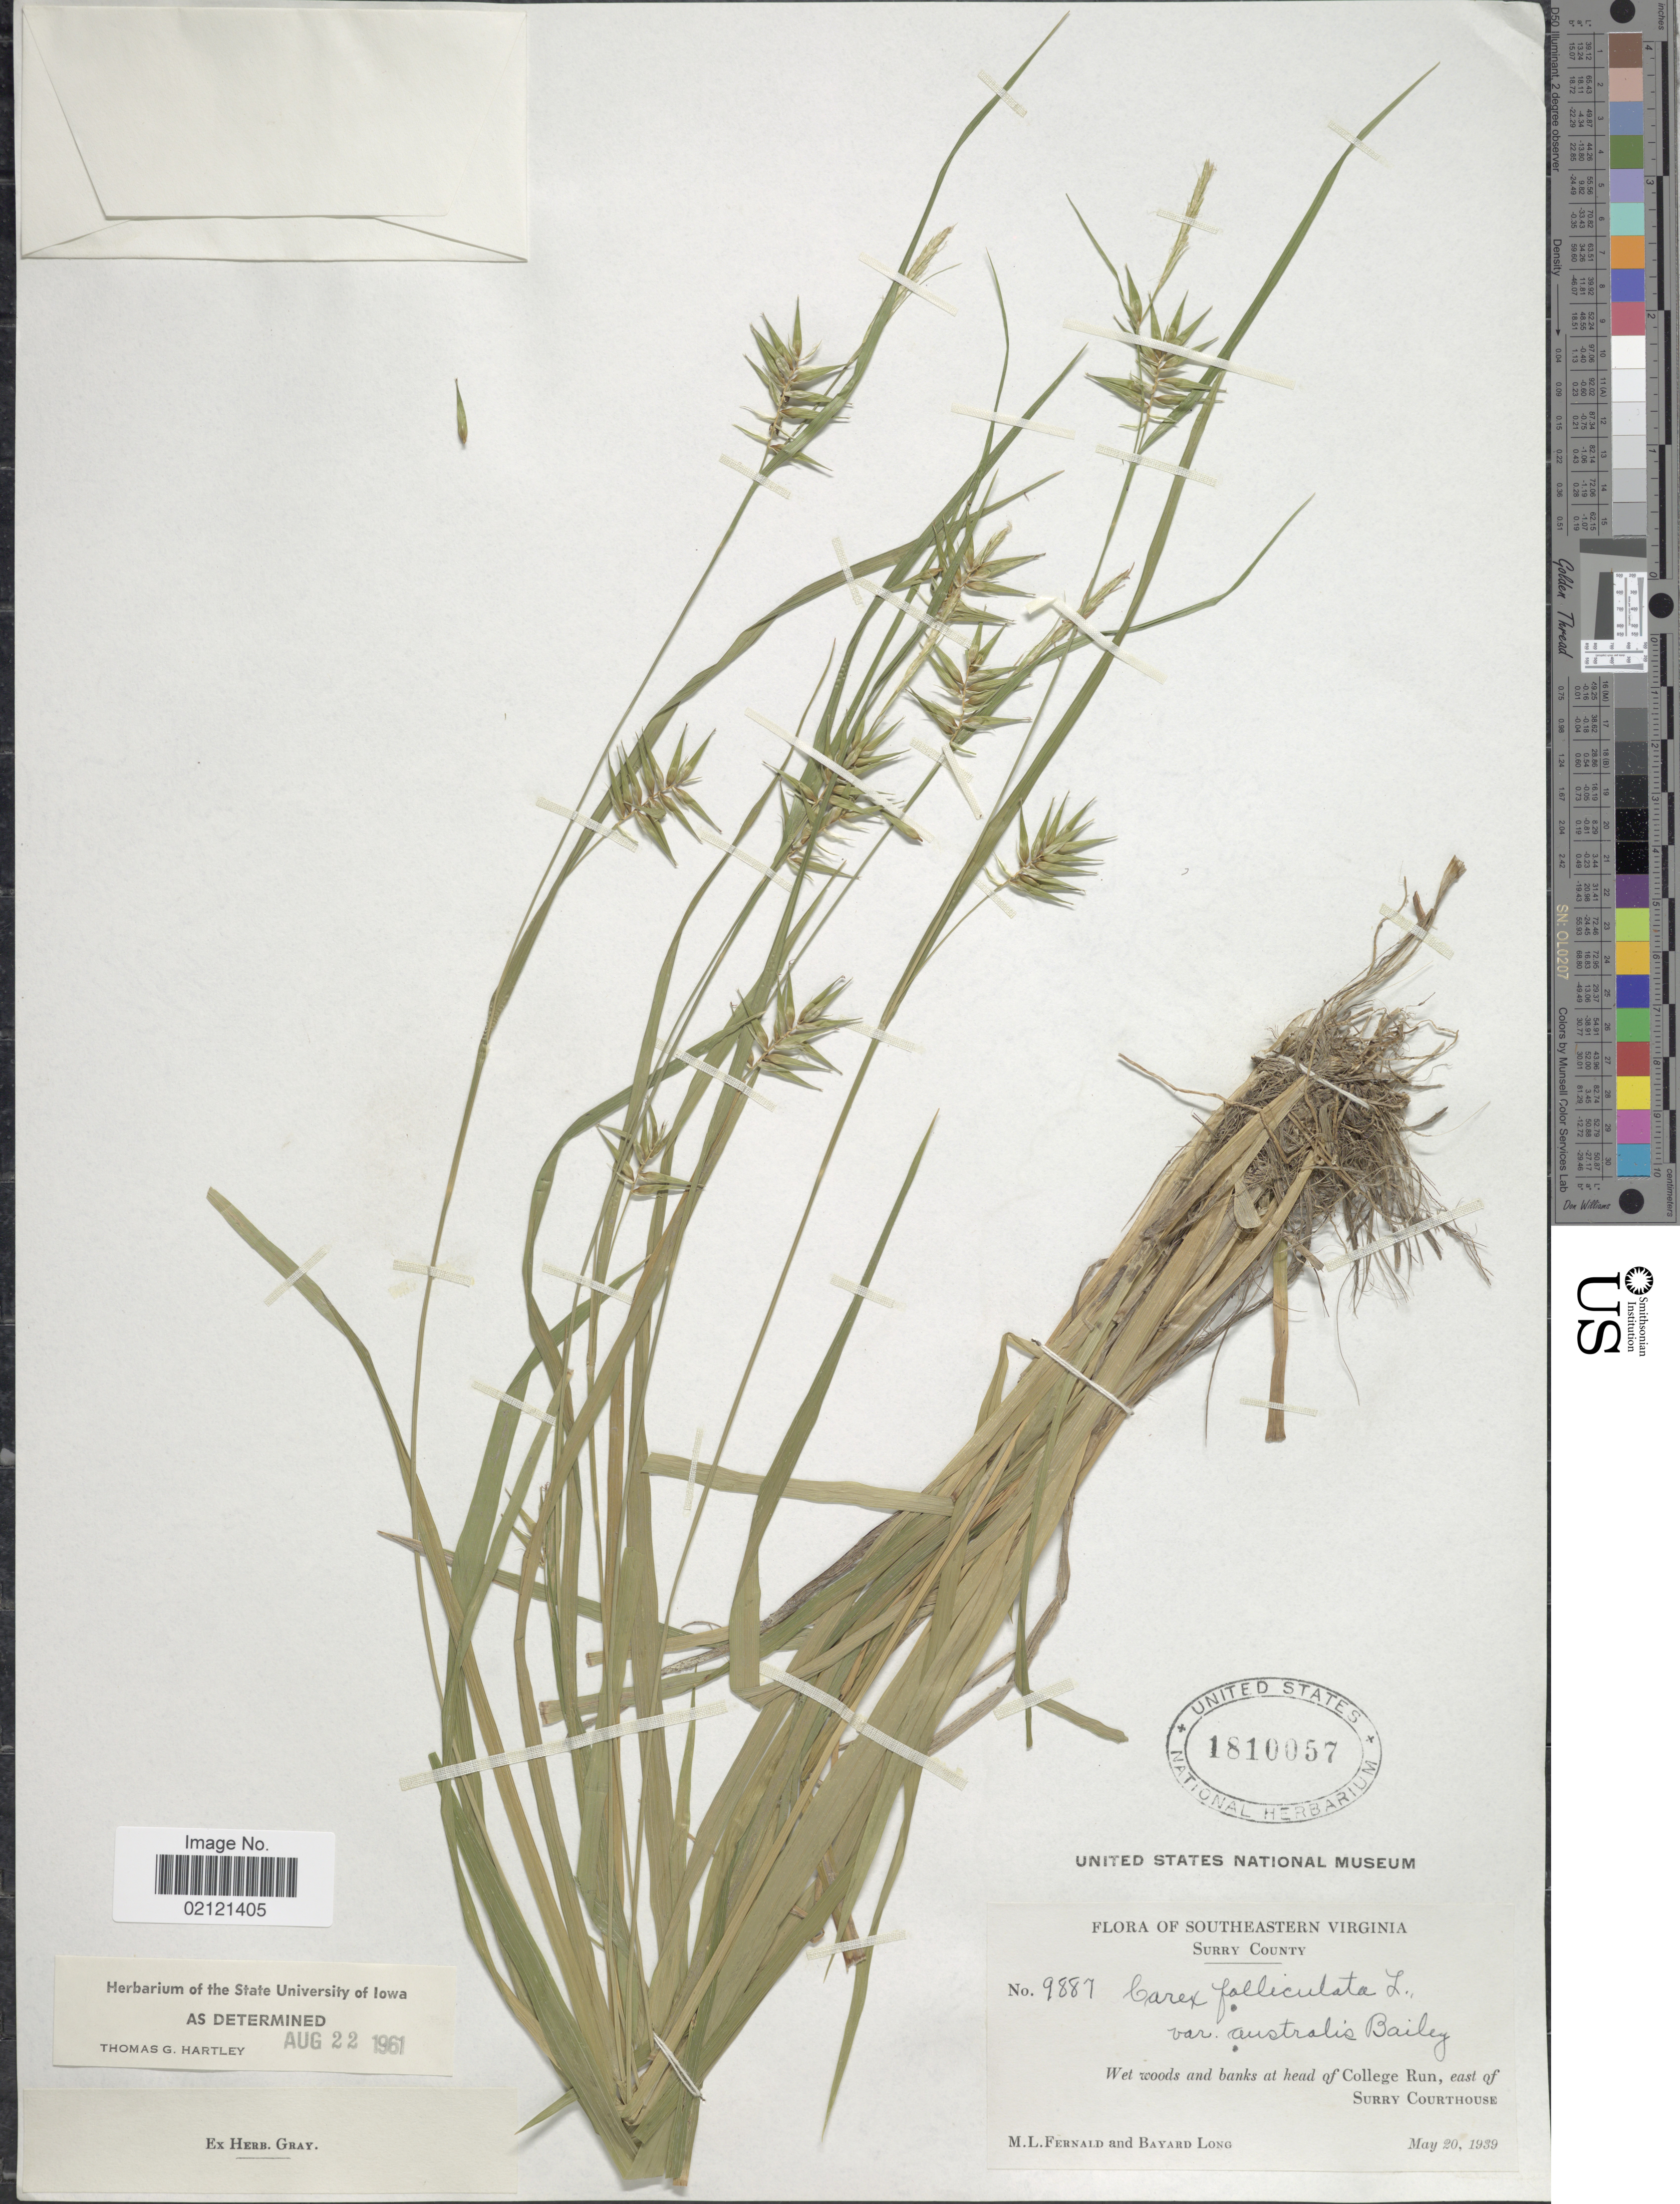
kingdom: Plantae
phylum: Tracheophyta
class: Liliopsida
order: Poales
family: Cyperaceae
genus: Carex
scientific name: Carex lonchocarpa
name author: Willd. ex Spreng.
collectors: M. L. Fernald & B. Long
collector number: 9887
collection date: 1939-05-20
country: United States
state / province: Virginia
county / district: Surry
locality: Southeastern Virginia, Surry County, wet woods and banks at head of College Run, east of Surry Courthouse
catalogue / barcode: US 1810057